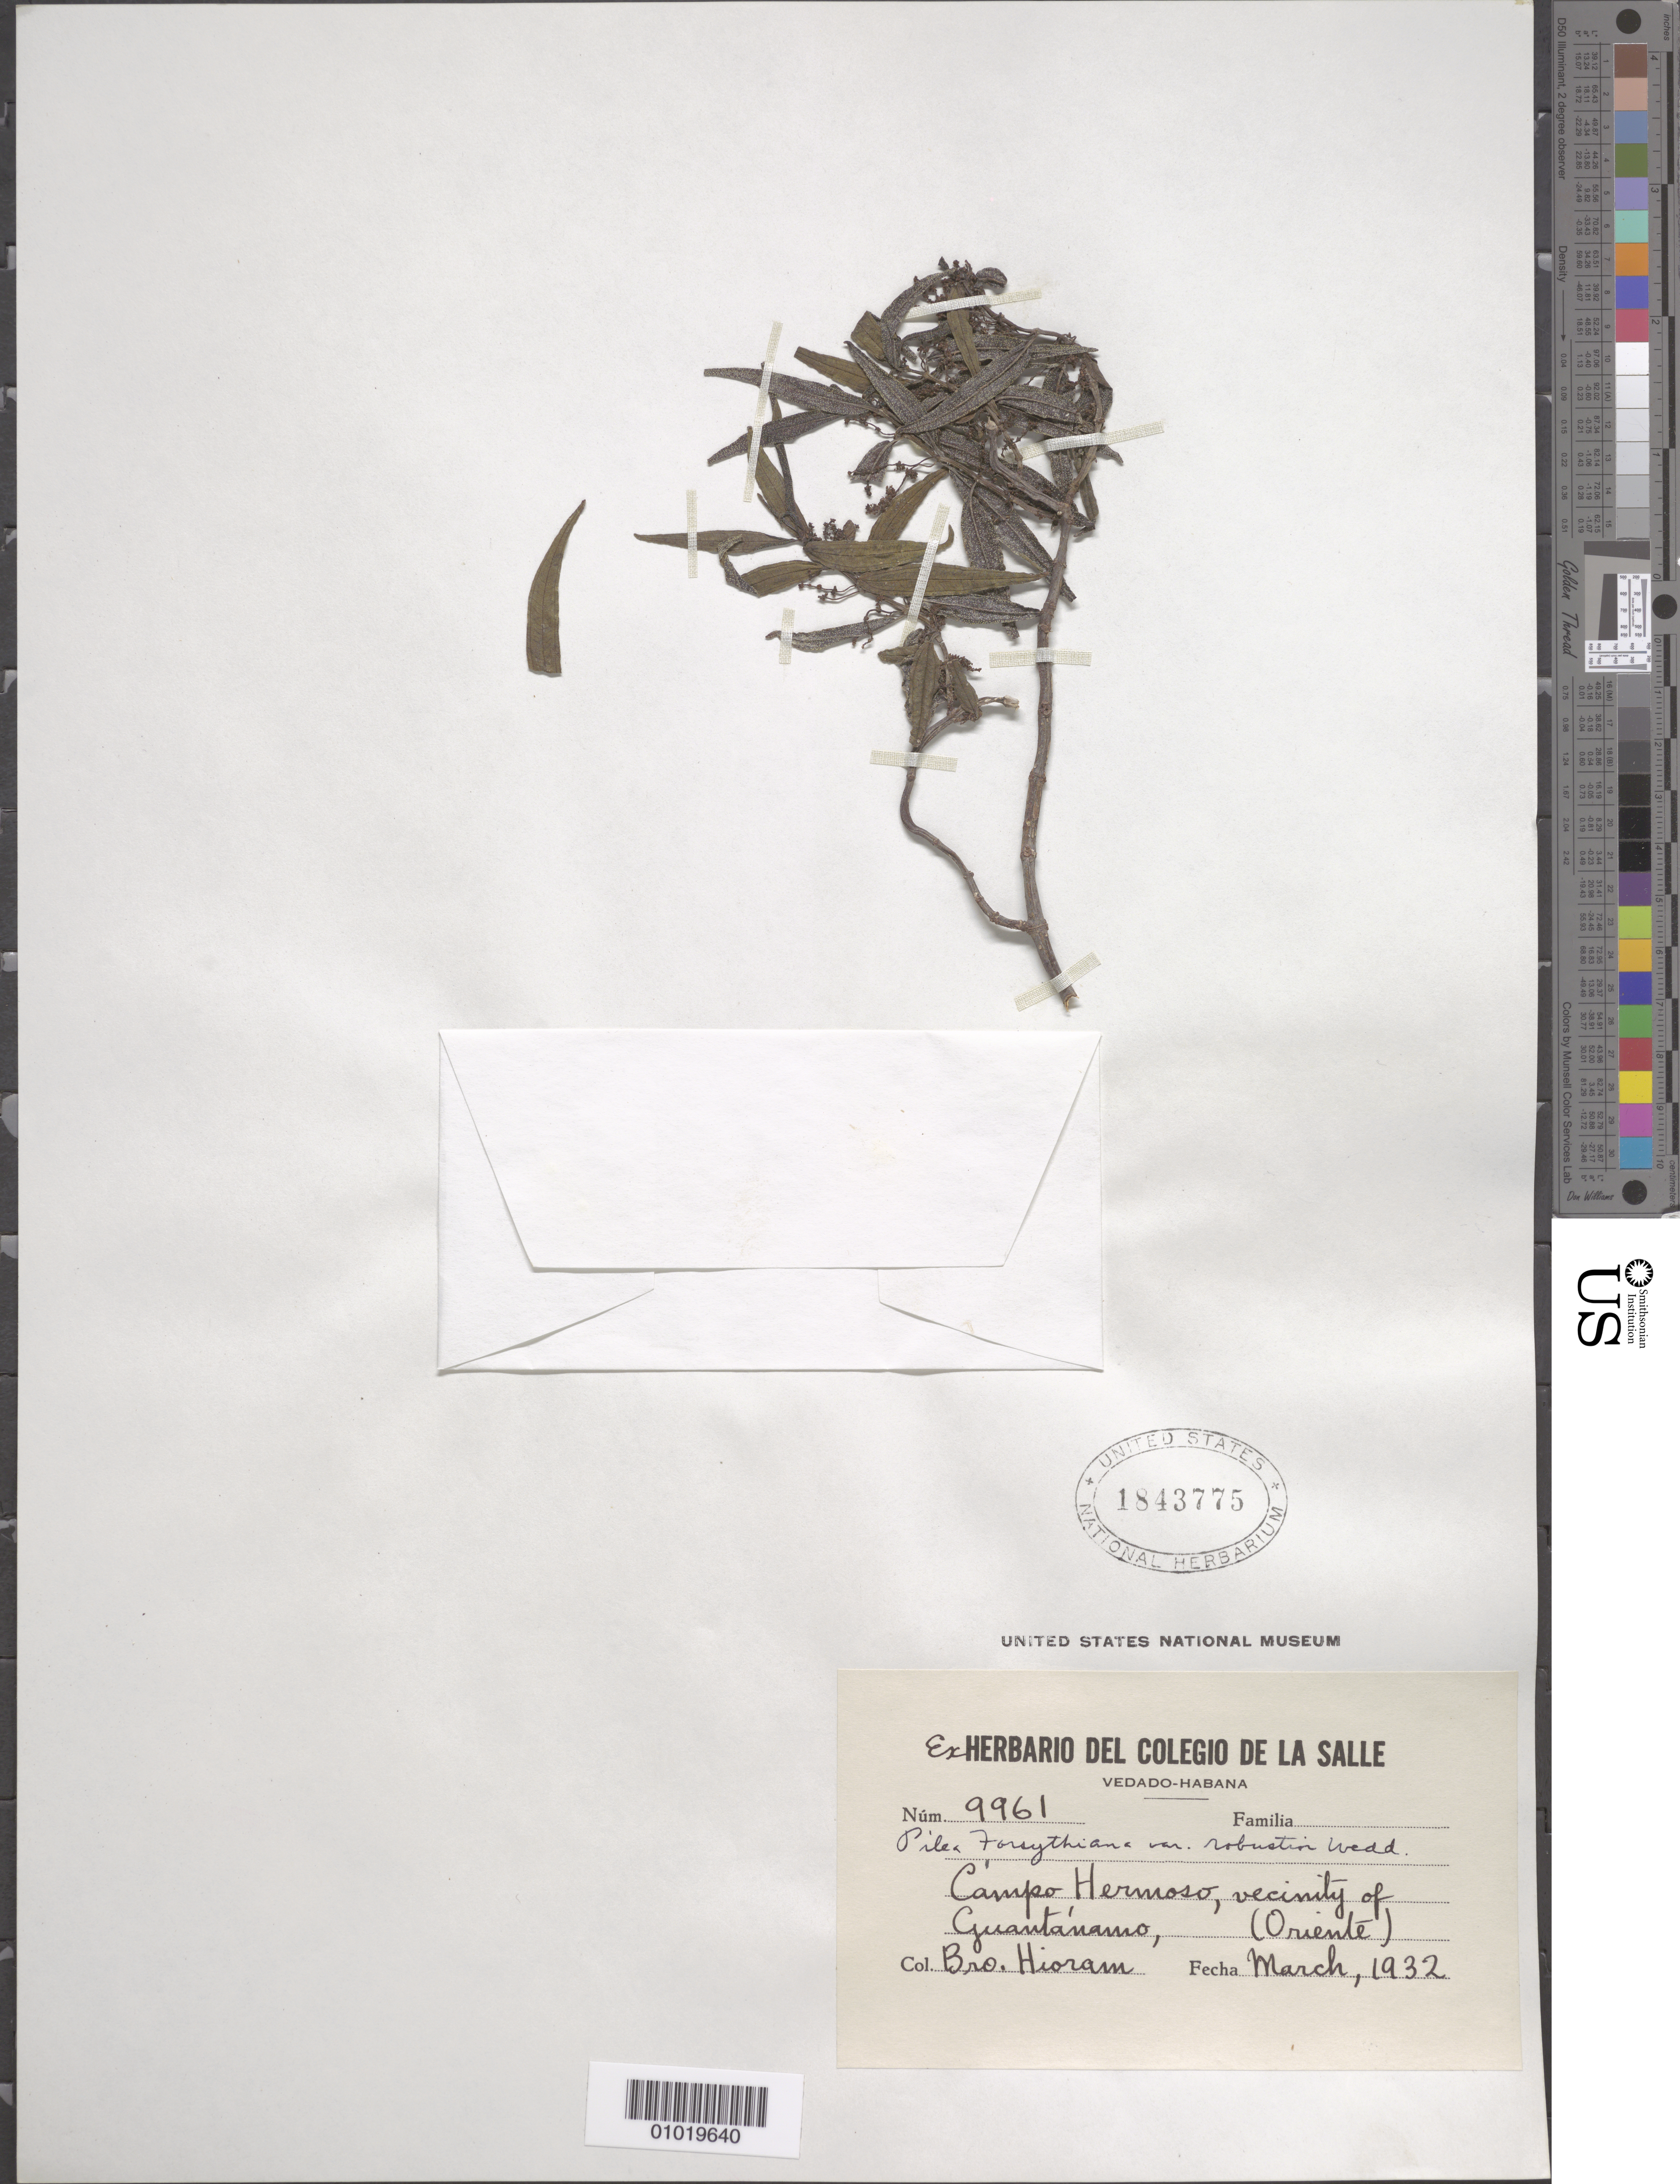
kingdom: Plantae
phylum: Tracheophyta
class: Magnoliopsida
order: Rosales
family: Urticaceae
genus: Pilea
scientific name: Pilea forsythiana var. robustior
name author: Wedd.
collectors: Bro. Hioram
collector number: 9961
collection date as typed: Mar 1932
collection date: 1932-03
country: Cuba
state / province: Guantánamo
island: Cuba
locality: Campo Hermoso, vicinity of Guantánamo, Oriente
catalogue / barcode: US 1843775